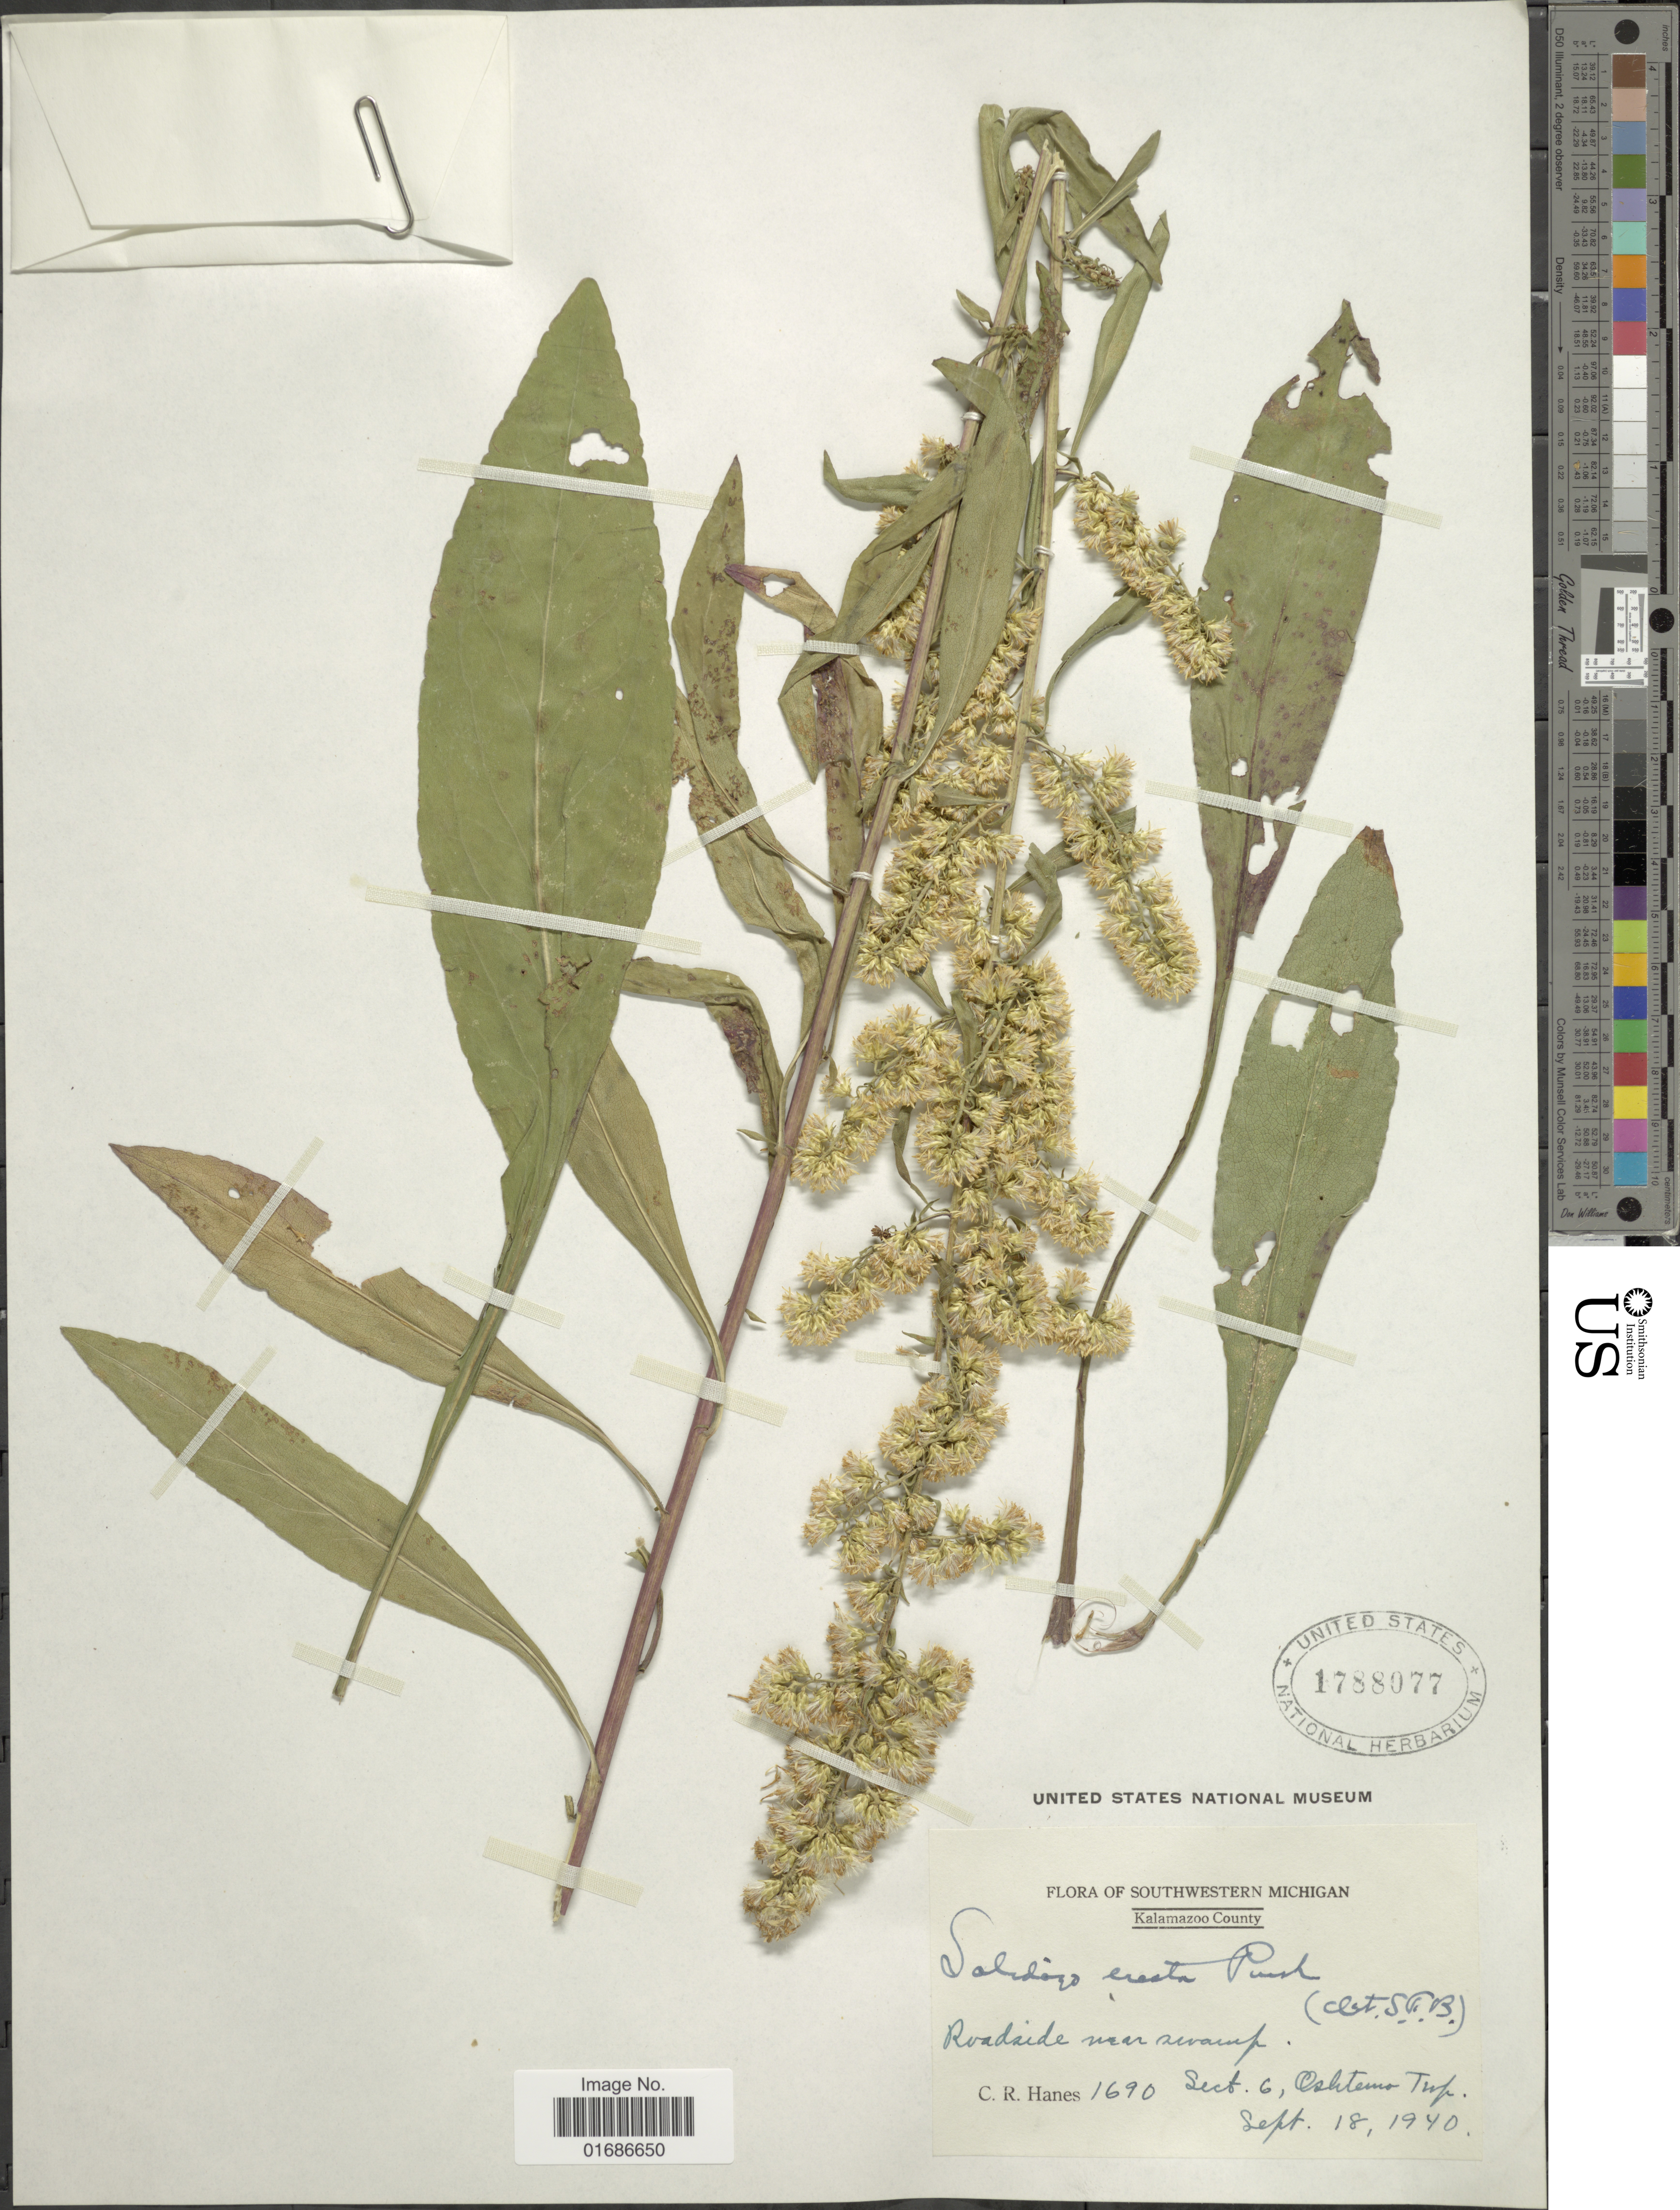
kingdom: Plantae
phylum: Tracheophyta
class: Magnoliopsida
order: Asterales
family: Asteraceae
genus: Solidago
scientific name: Solidago erecta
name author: Pursh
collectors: C. Hanes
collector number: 1690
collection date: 1940-09-18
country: United States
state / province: Michigan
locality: Southwestern Michigan, Kalamazoo County, Roadside near swamp, Sect 6, Oshtemo Twp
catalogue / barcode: US 1788077